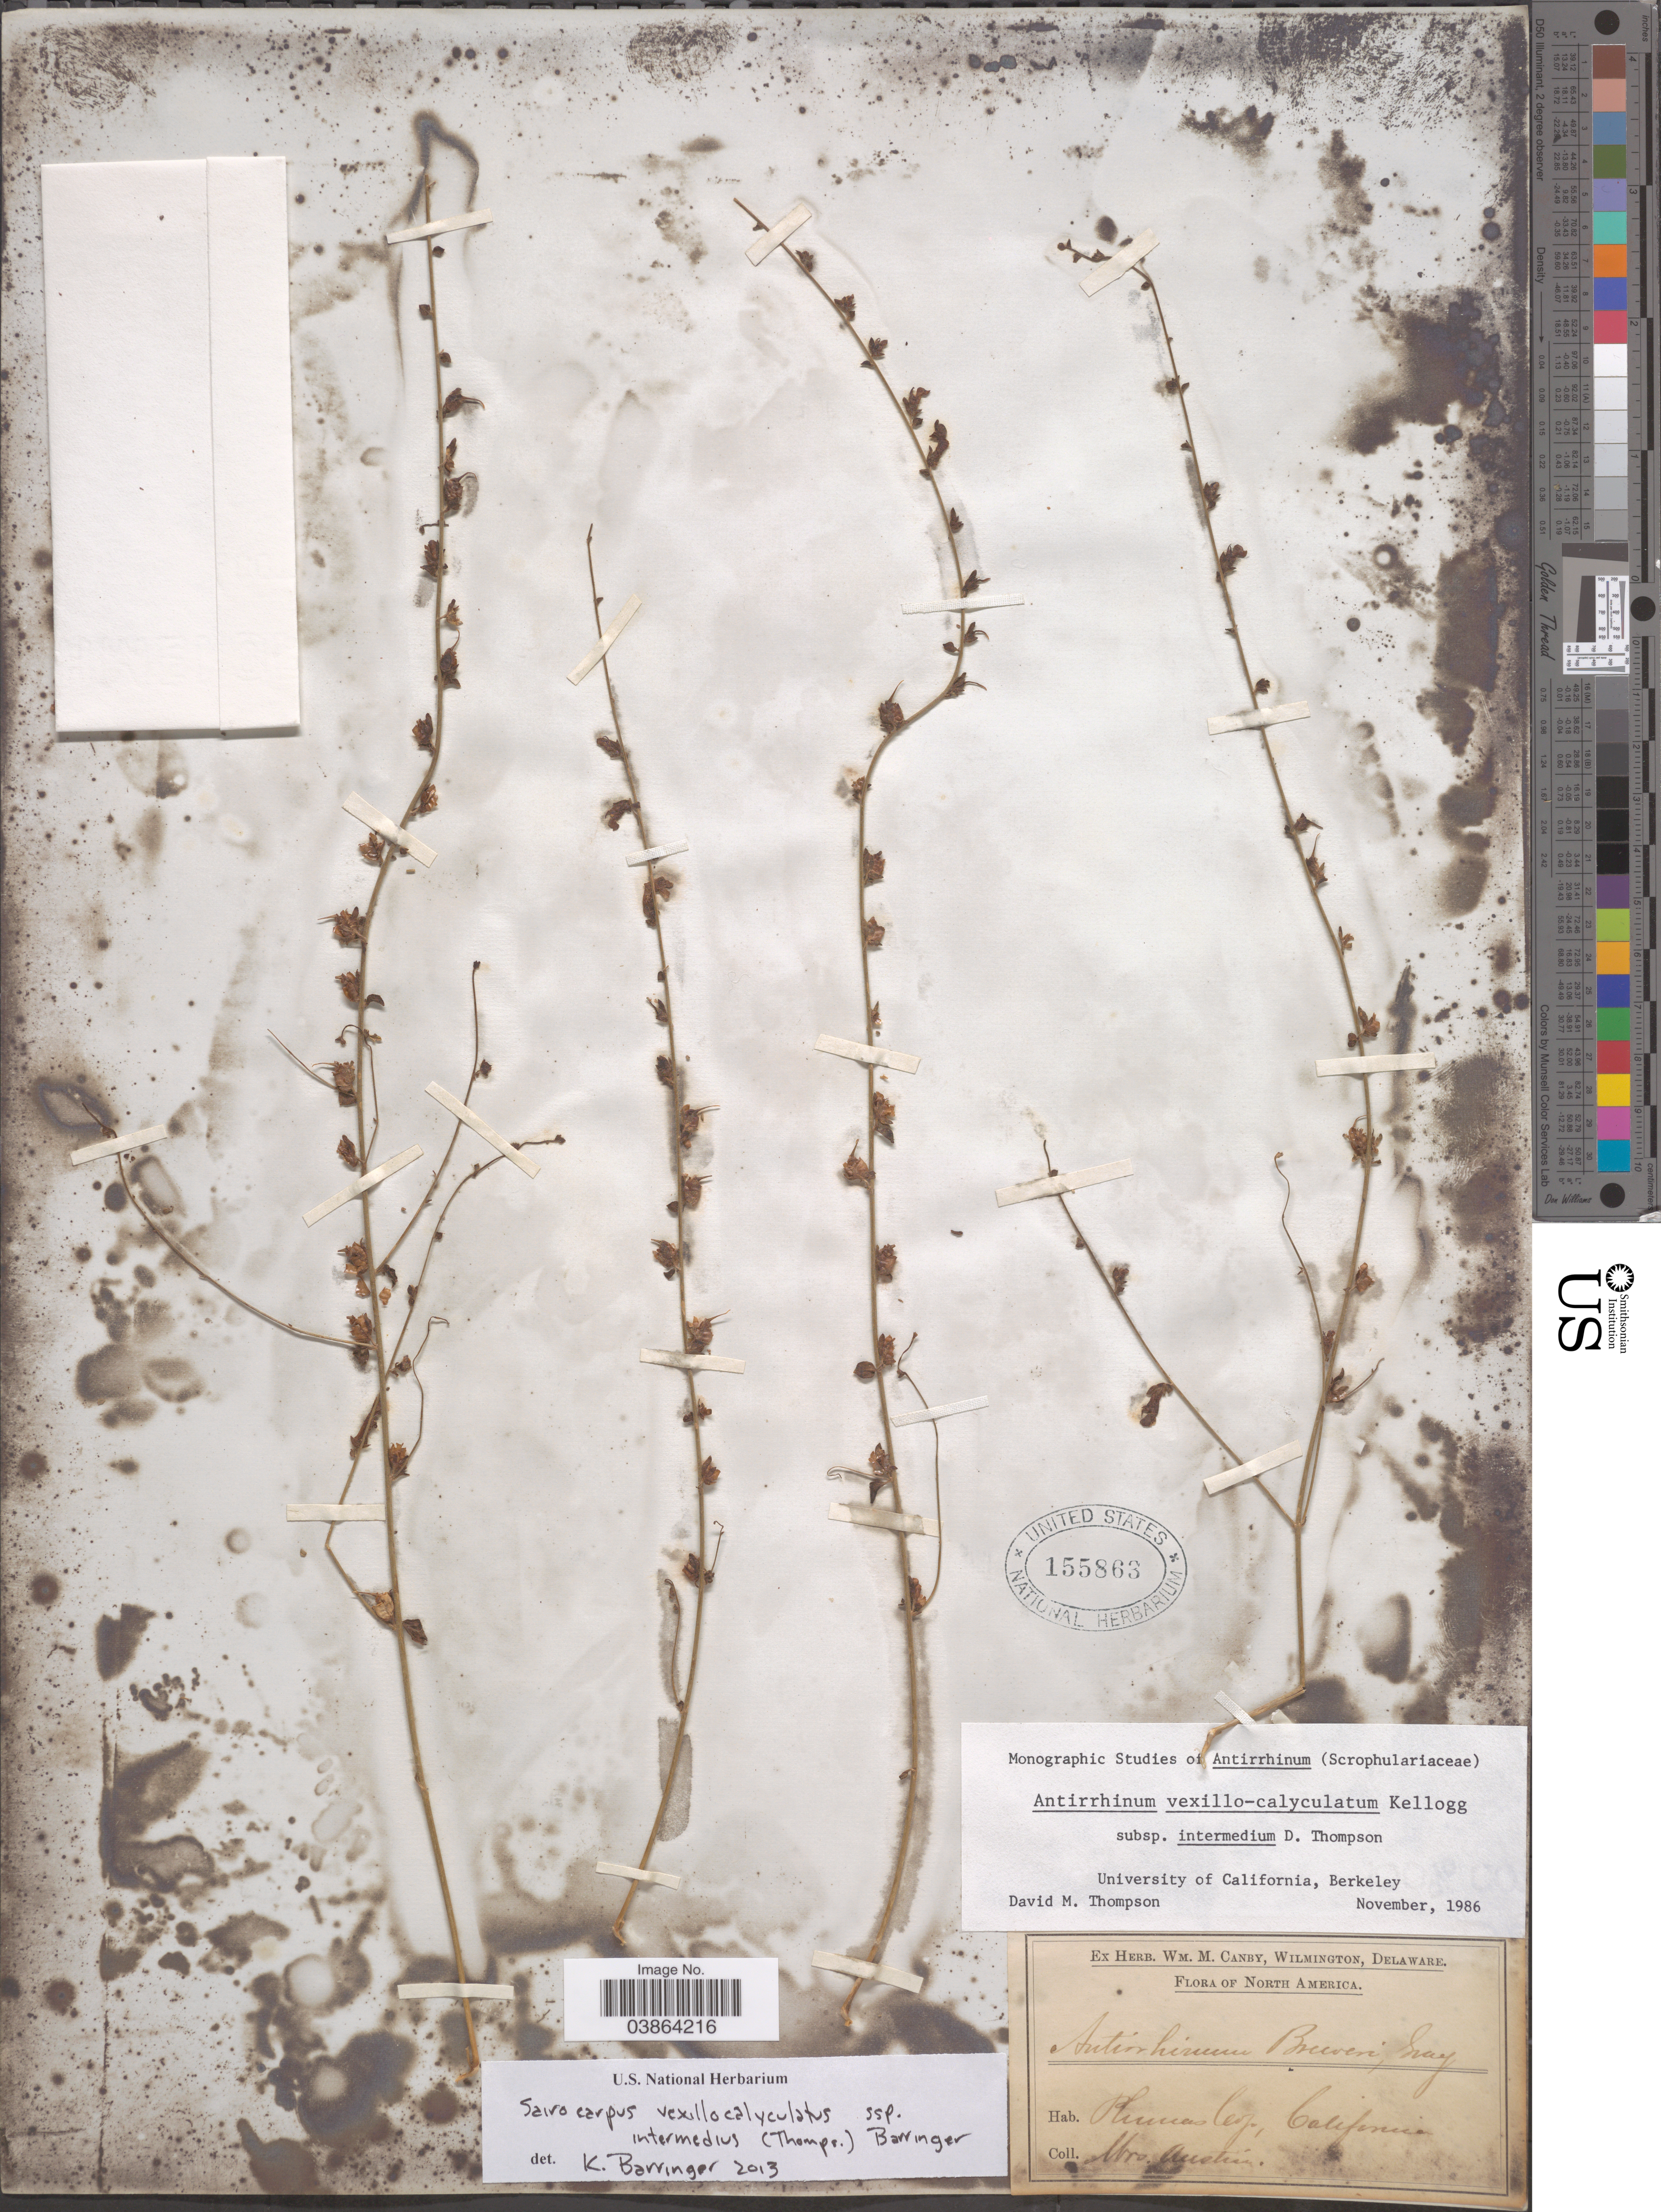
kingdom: Plantae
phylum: Tracheophyta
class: Magnoliopsida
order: Lamiales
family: Plantaginaceae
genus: Sairocarpus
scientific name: Sairocarpus vexillocalyculatus subsp. intermedius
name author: (D.M. Thomps.) Barringer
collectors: Austin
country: United States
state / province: California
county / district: Plumas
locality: Plumas Co.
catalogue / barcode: US 155863